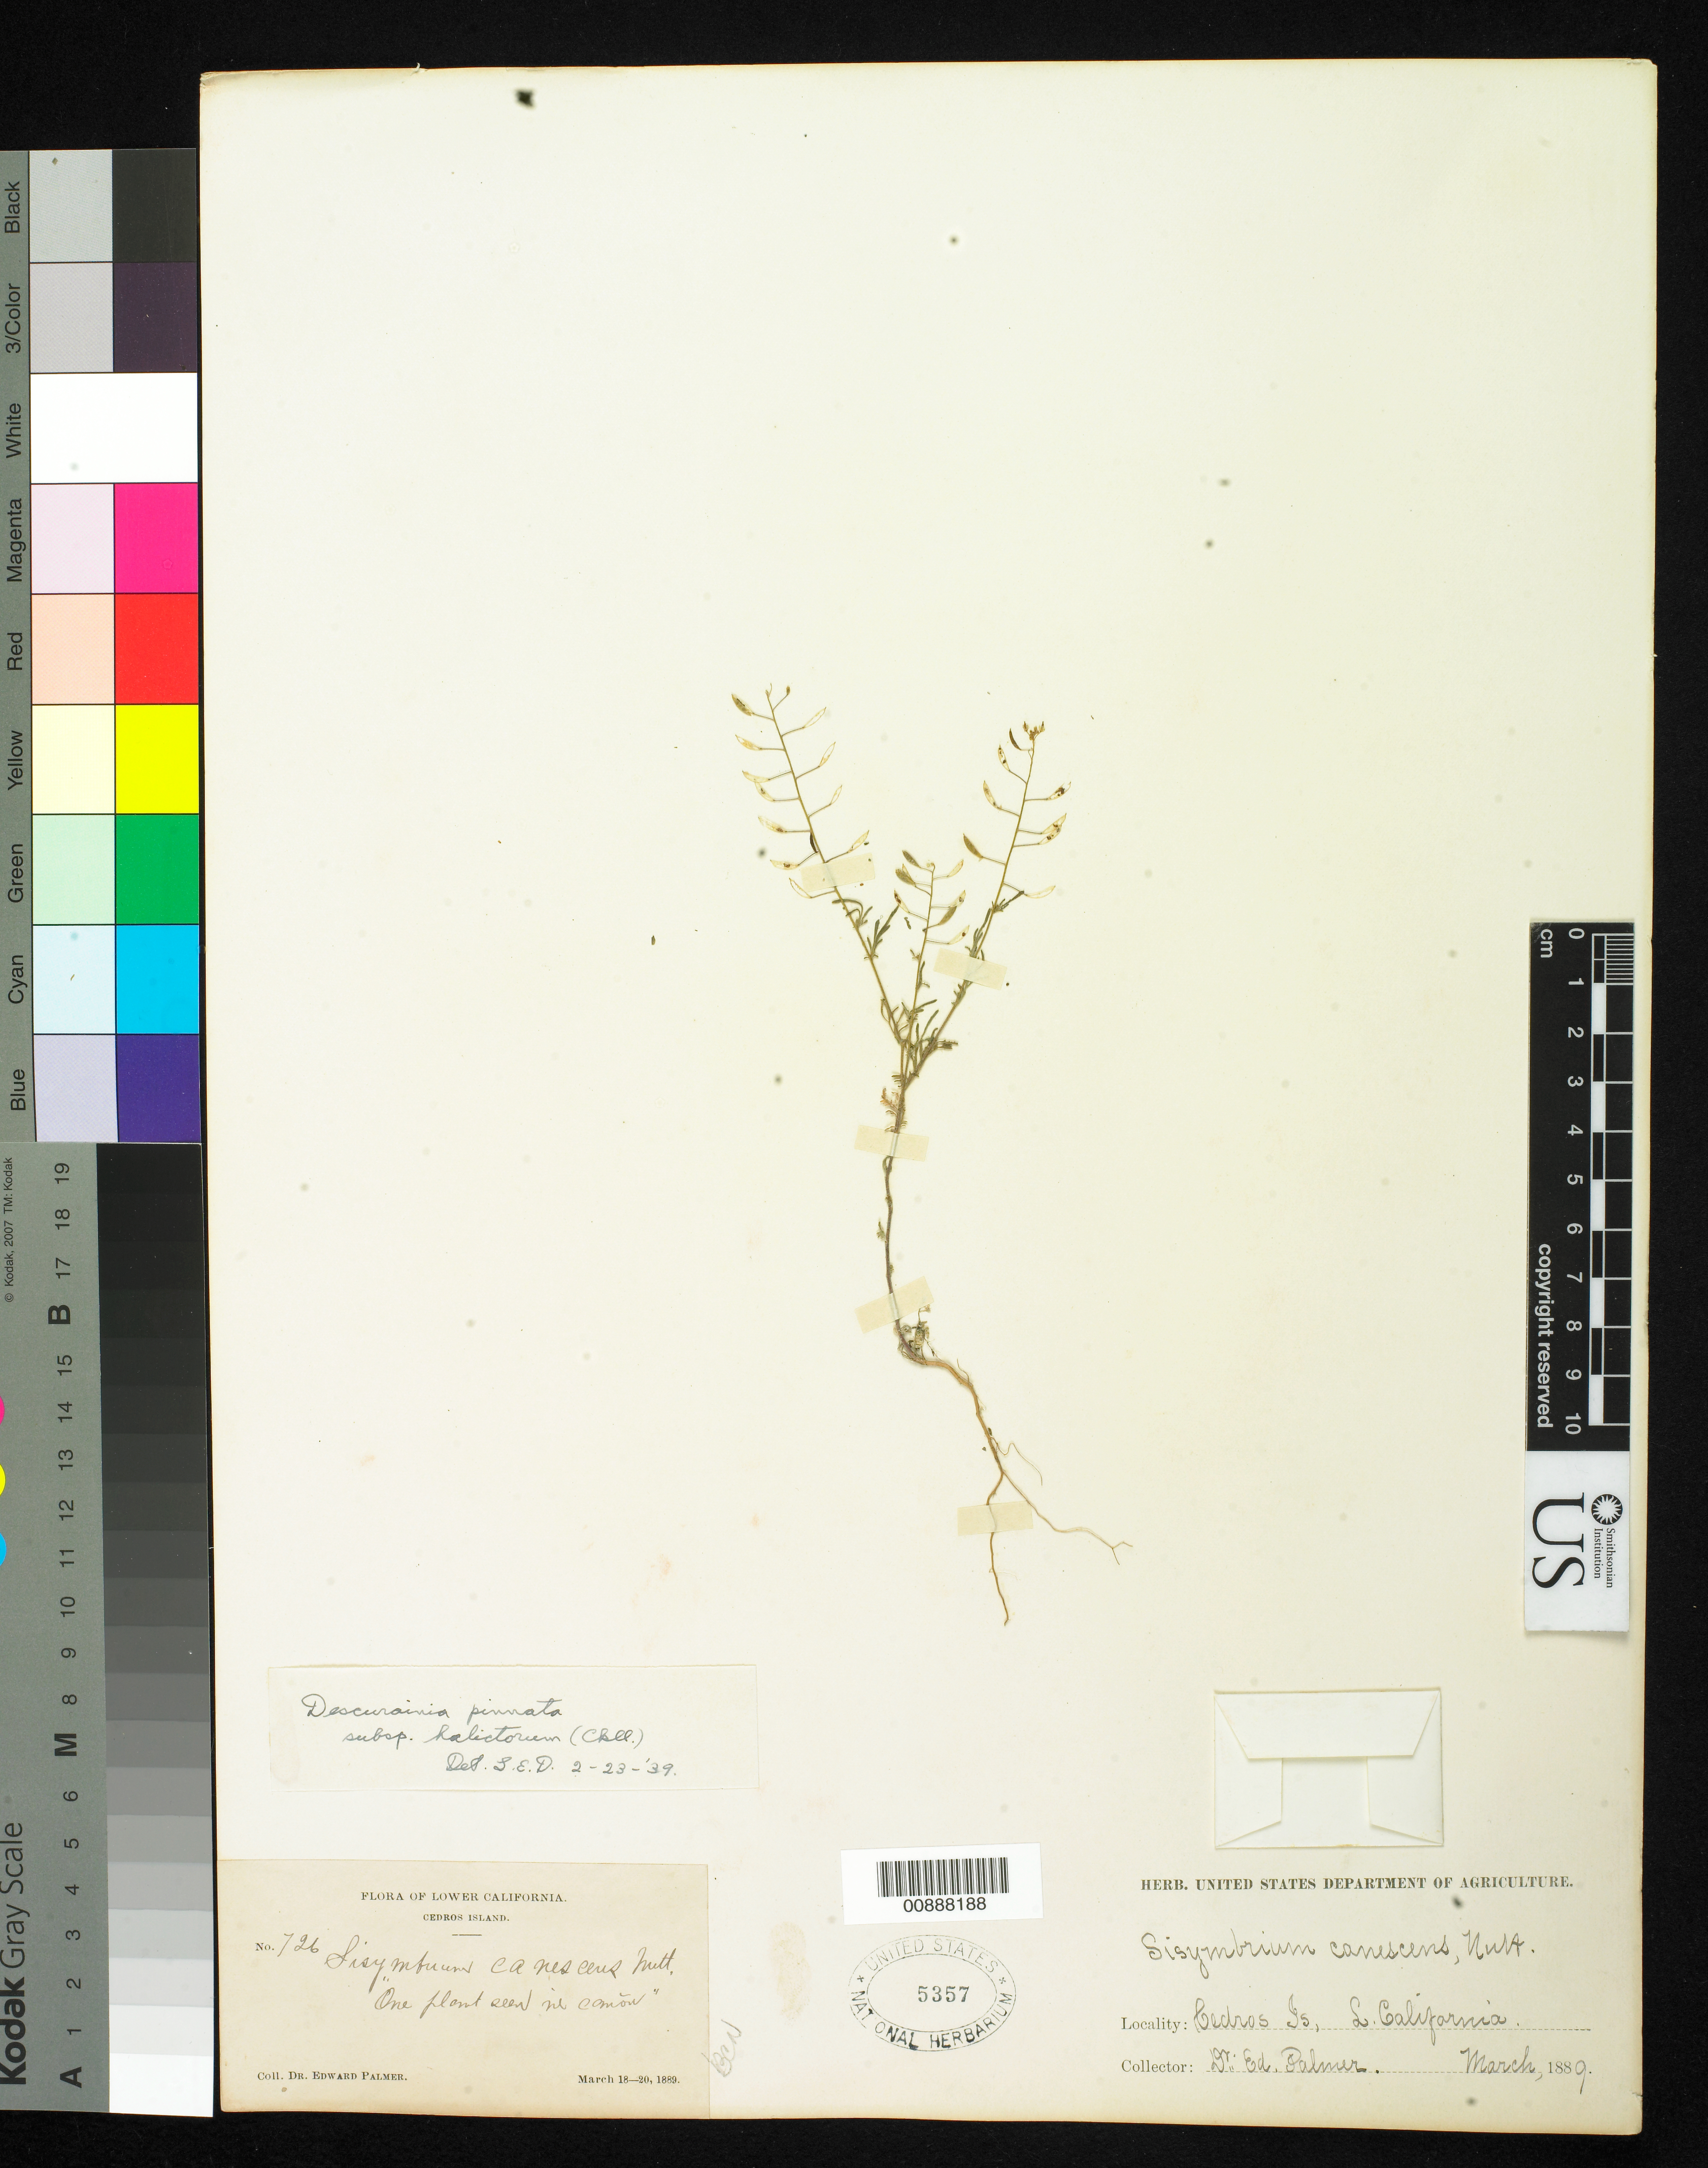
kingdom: Plantae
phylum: Tracheophyta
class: Magnoliopsida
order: Brassicales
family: Brassicaceae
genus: Descurainia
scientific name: Descurainia pinnata subsp. halictorum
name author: (Cockerell) Detling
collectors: E. Palmer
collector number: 726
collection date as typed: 18 Mar 1889 to 20 Mar 1889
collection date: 1889-03-18/1889-03-20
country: Mexico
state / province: Baja California Norte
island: Cedros I.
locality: Cedros Island, Baja California.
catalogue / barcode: US 5357